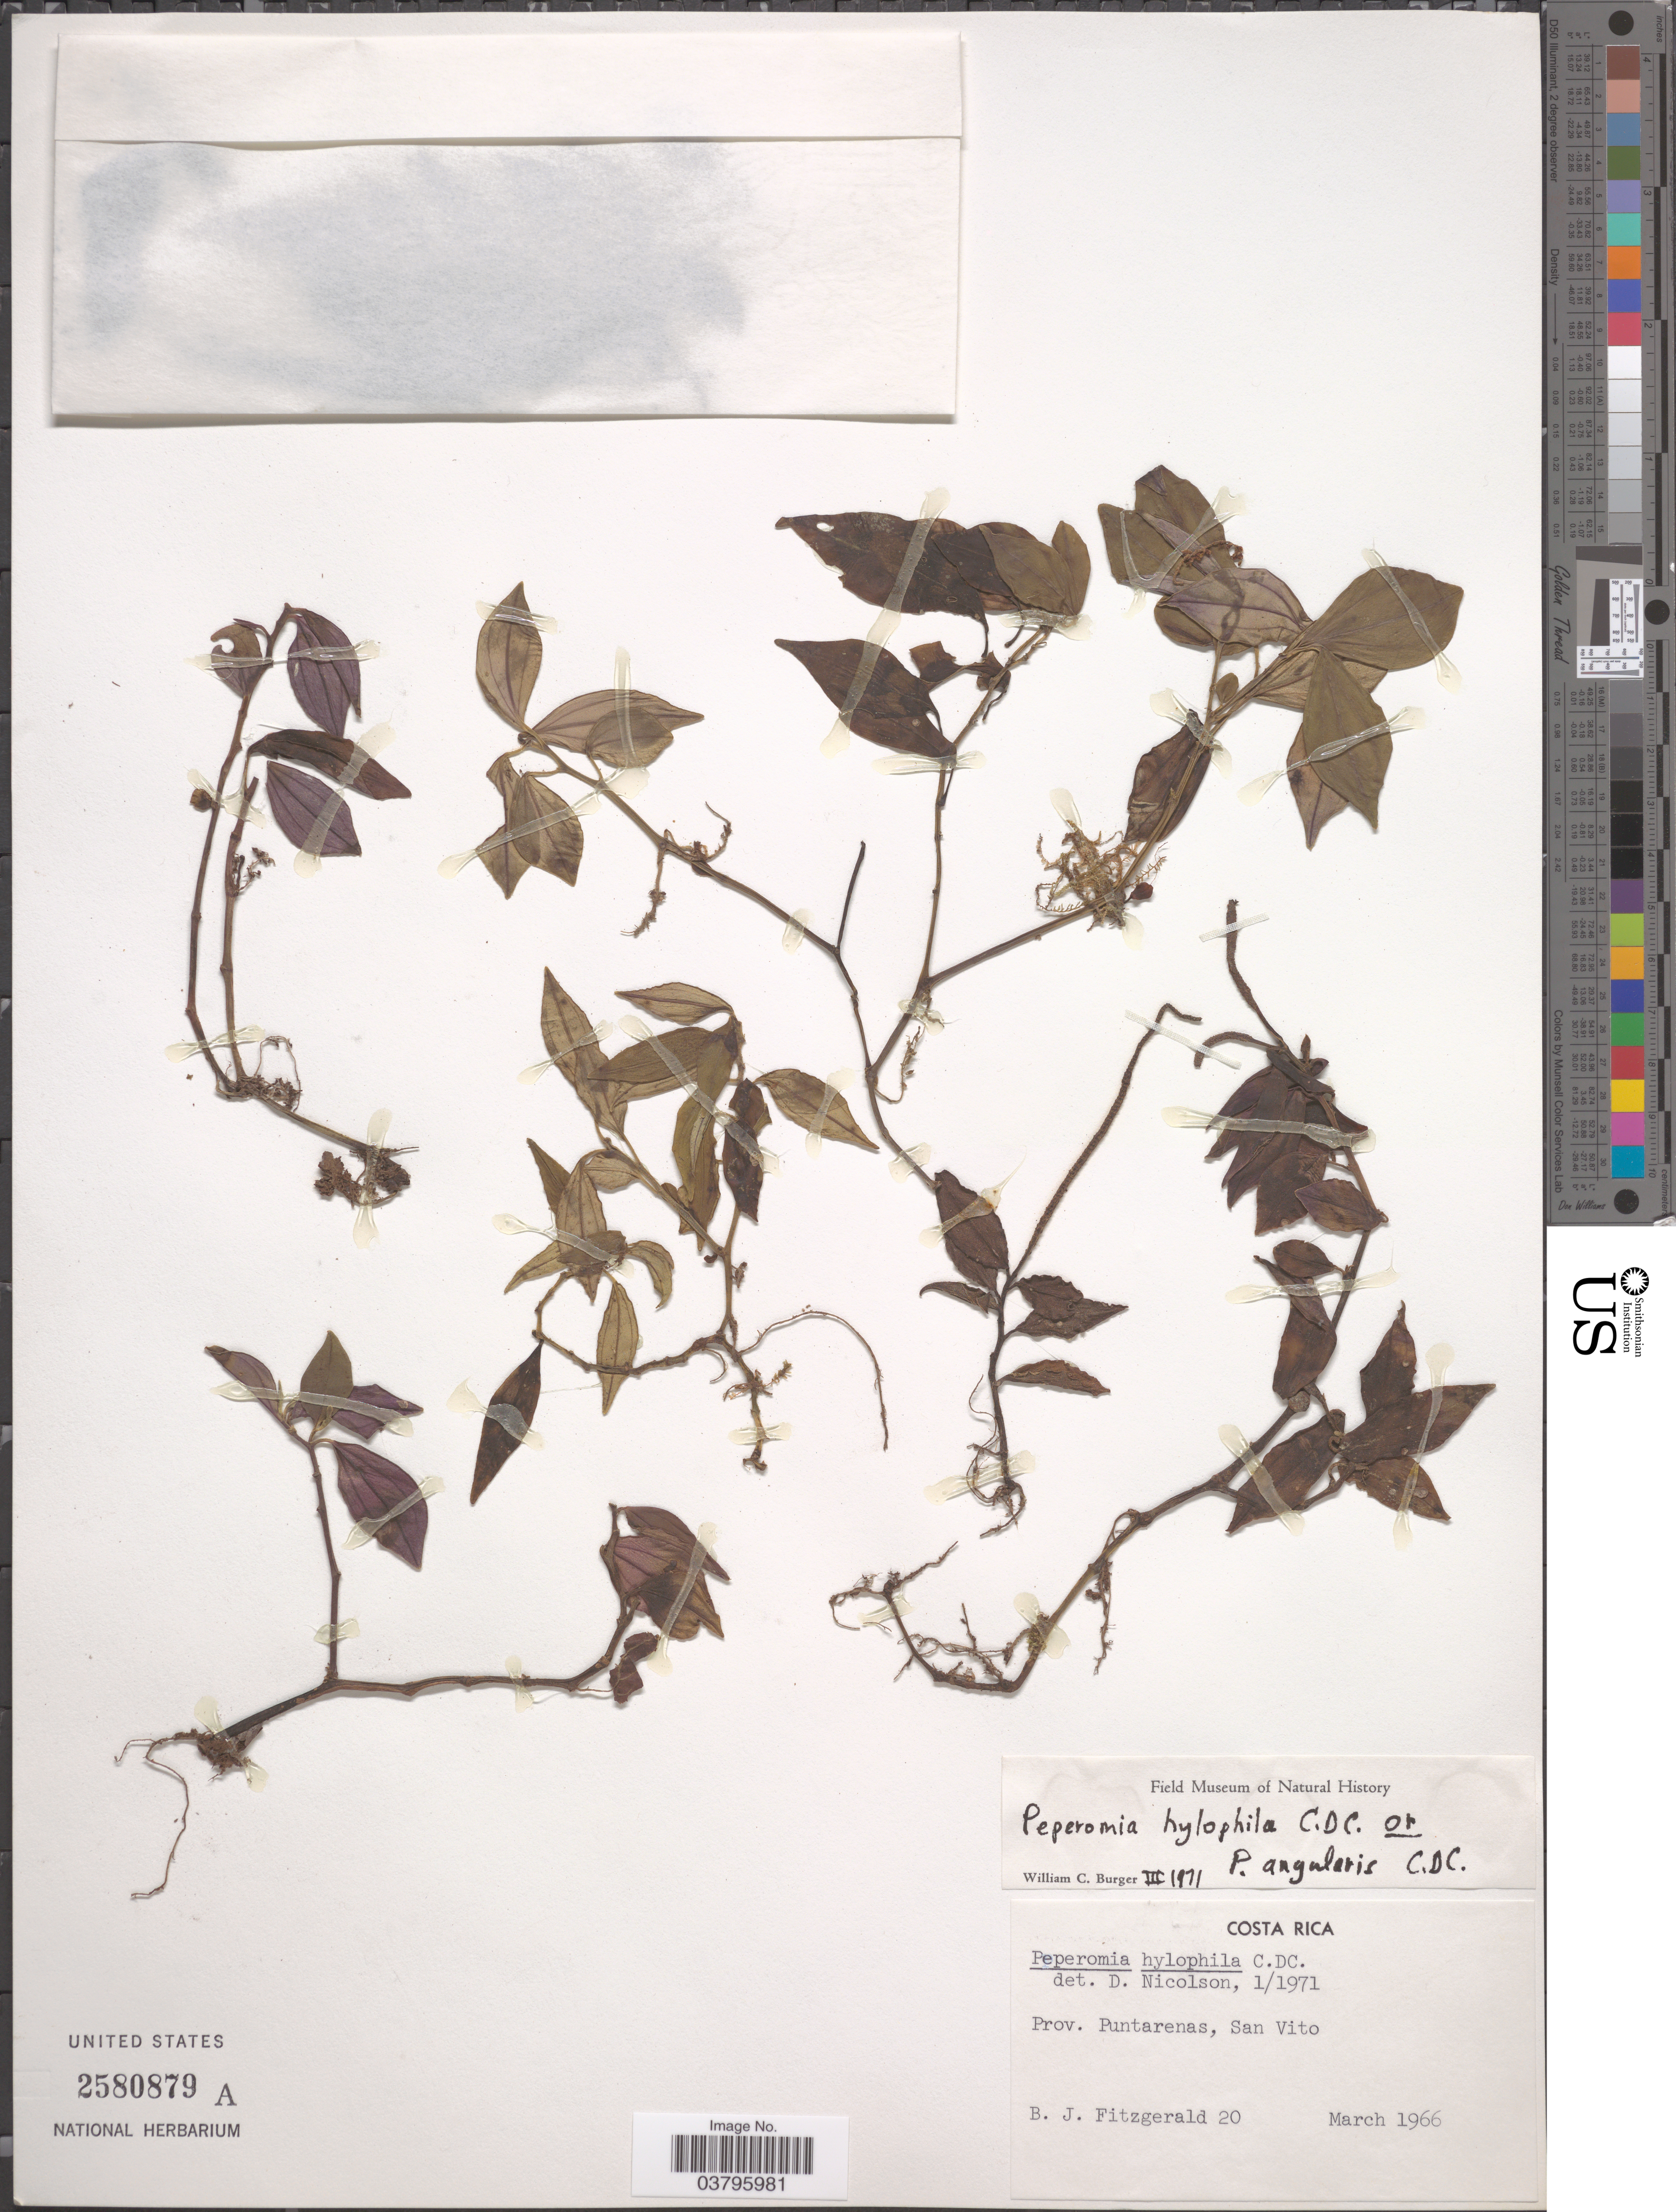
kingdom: Plantae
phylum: Tracheophyta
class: Magnoliopsida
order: Piperales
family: Piperaceae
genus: Peperomia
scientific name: Peperomia barbulata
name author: (C. DC.) Callejas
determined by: Jiménez, José Estaban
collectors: B. Fitzgerald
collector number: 20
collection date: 1966-03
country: Costa Rica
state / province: Puntarenas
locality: San Vito.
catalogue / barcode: US 2580879A